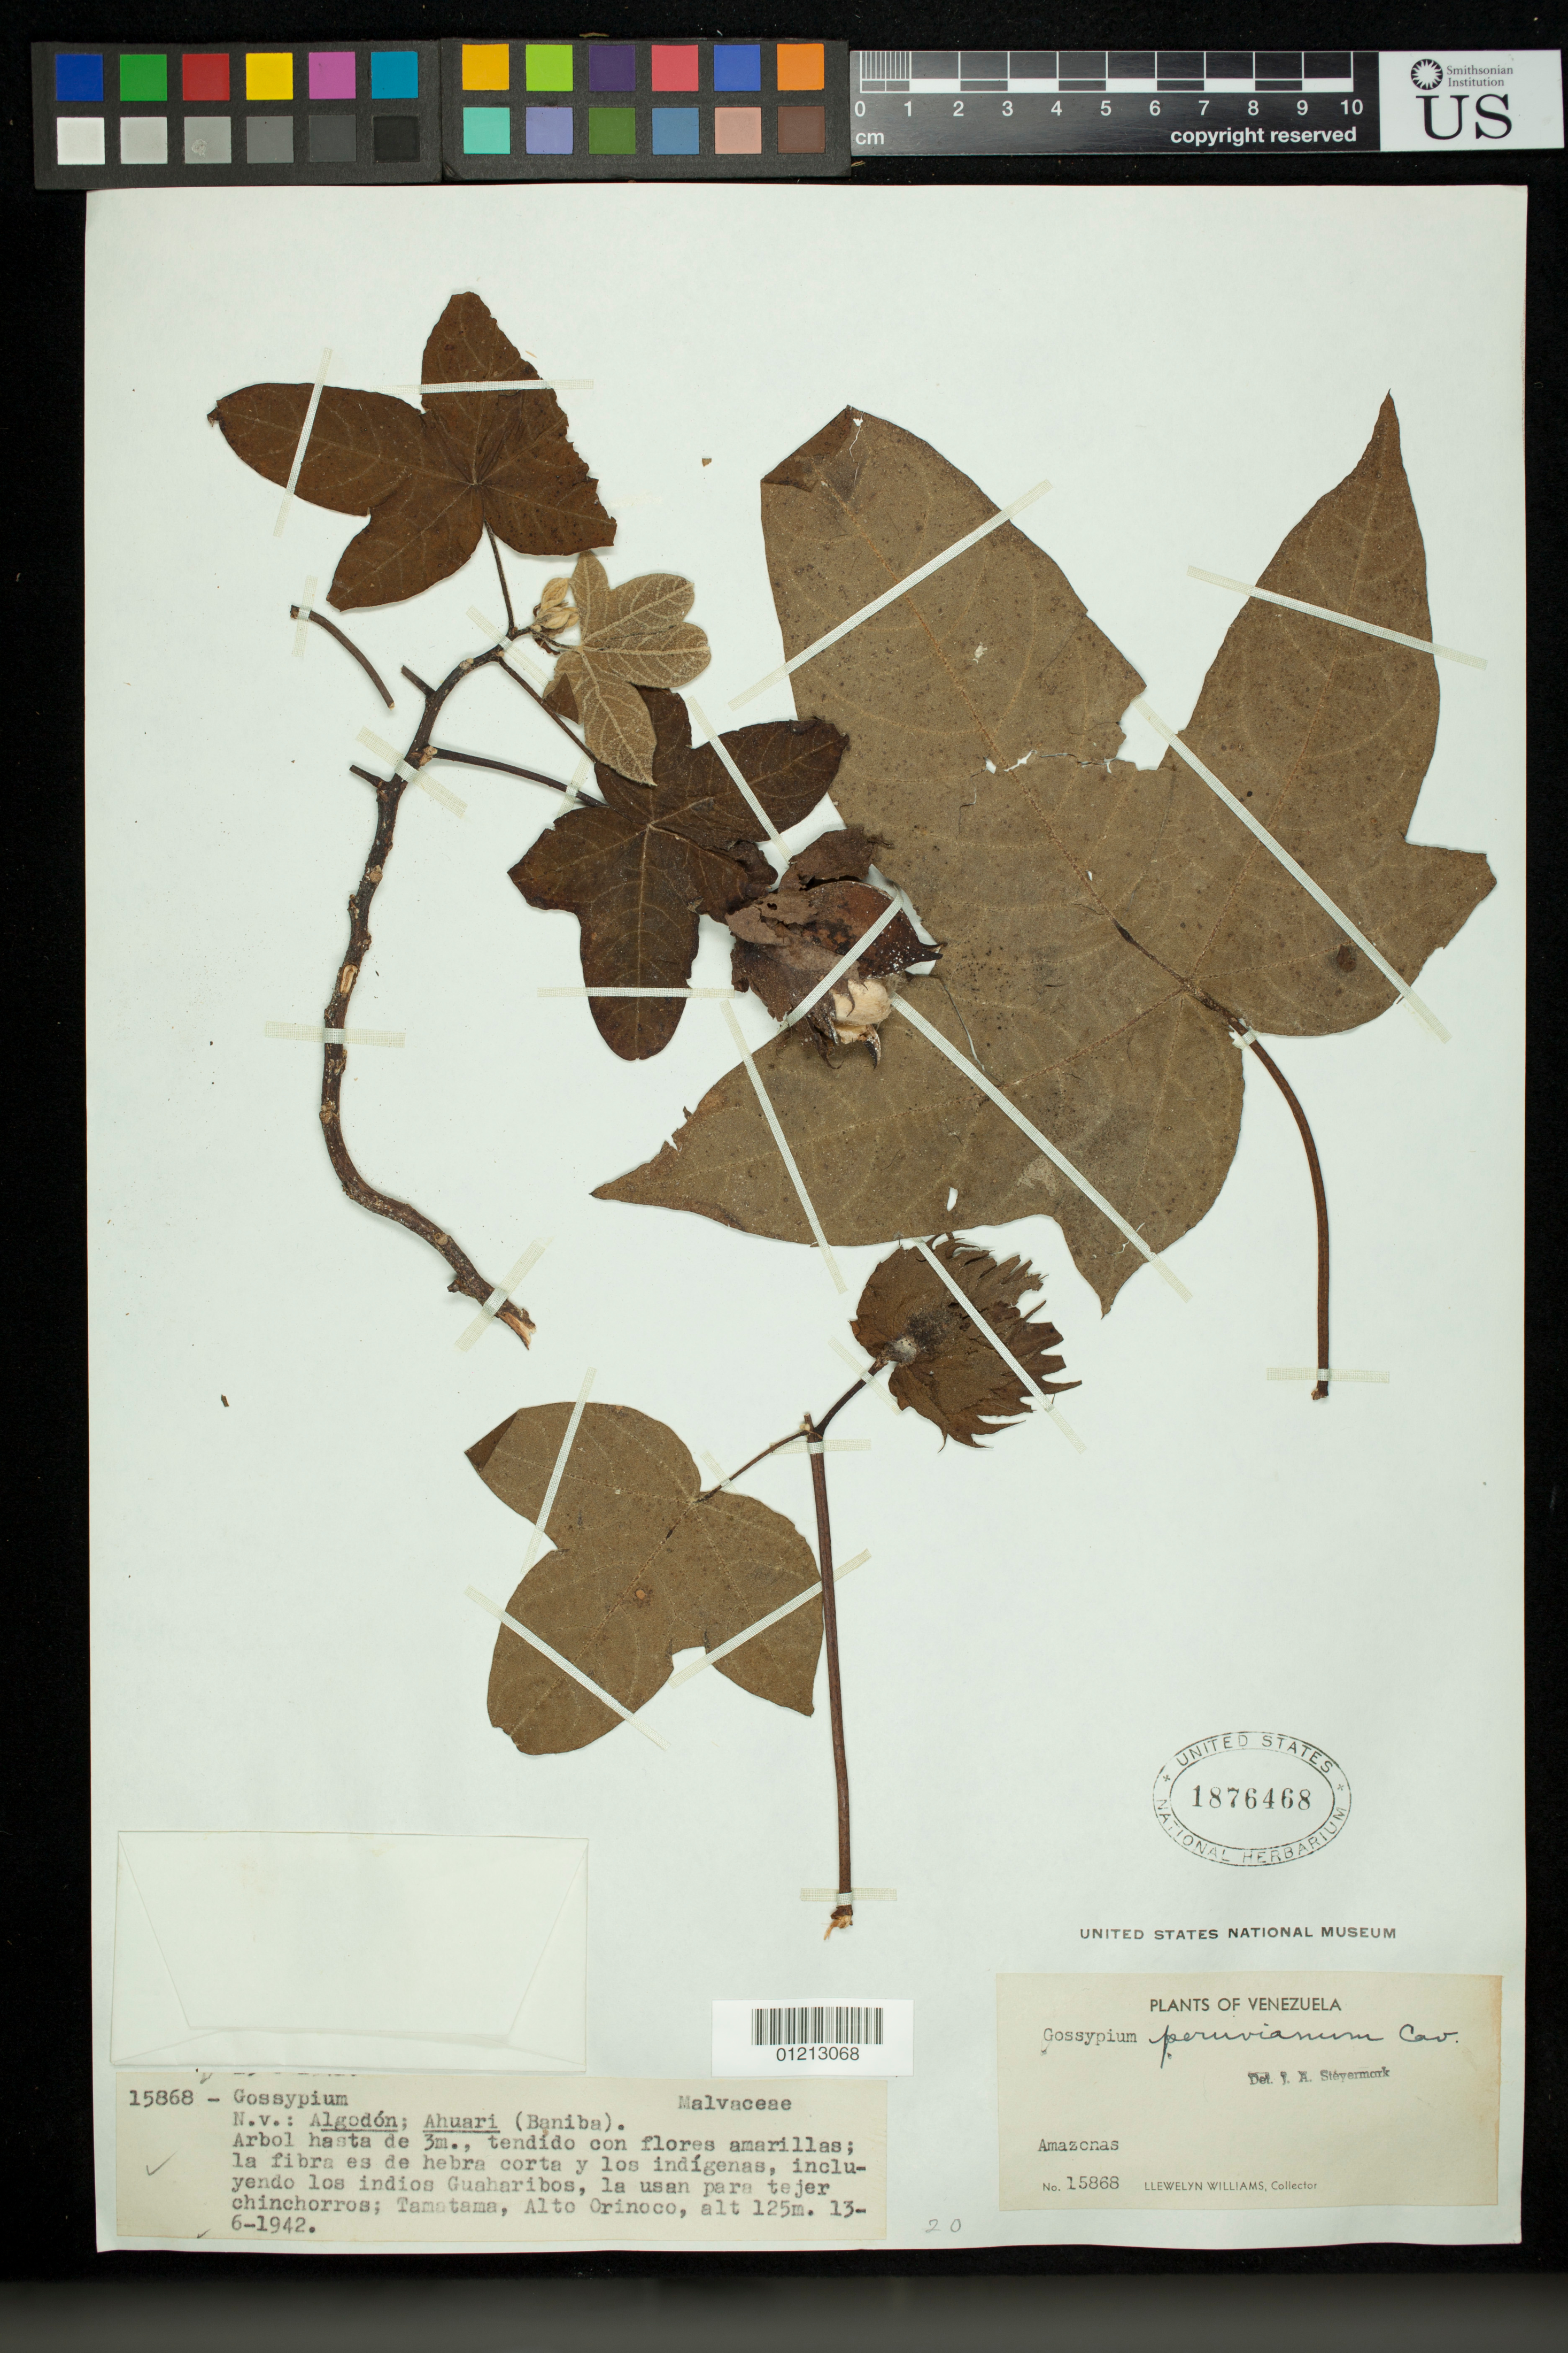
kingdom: Plantae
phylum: Tracheophyta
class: Magnoliopsida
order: Malvales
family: Malvaceae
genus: Gossypium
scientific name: Gossypium peruvianum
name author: Cav.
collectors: L. Williams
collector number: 15868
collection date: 1942-06-13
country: Venezuela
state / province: Amazonas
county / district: Alto Orinoco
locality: Tamatama, Alto Orinoco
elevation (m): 125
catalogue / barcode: US 1876468